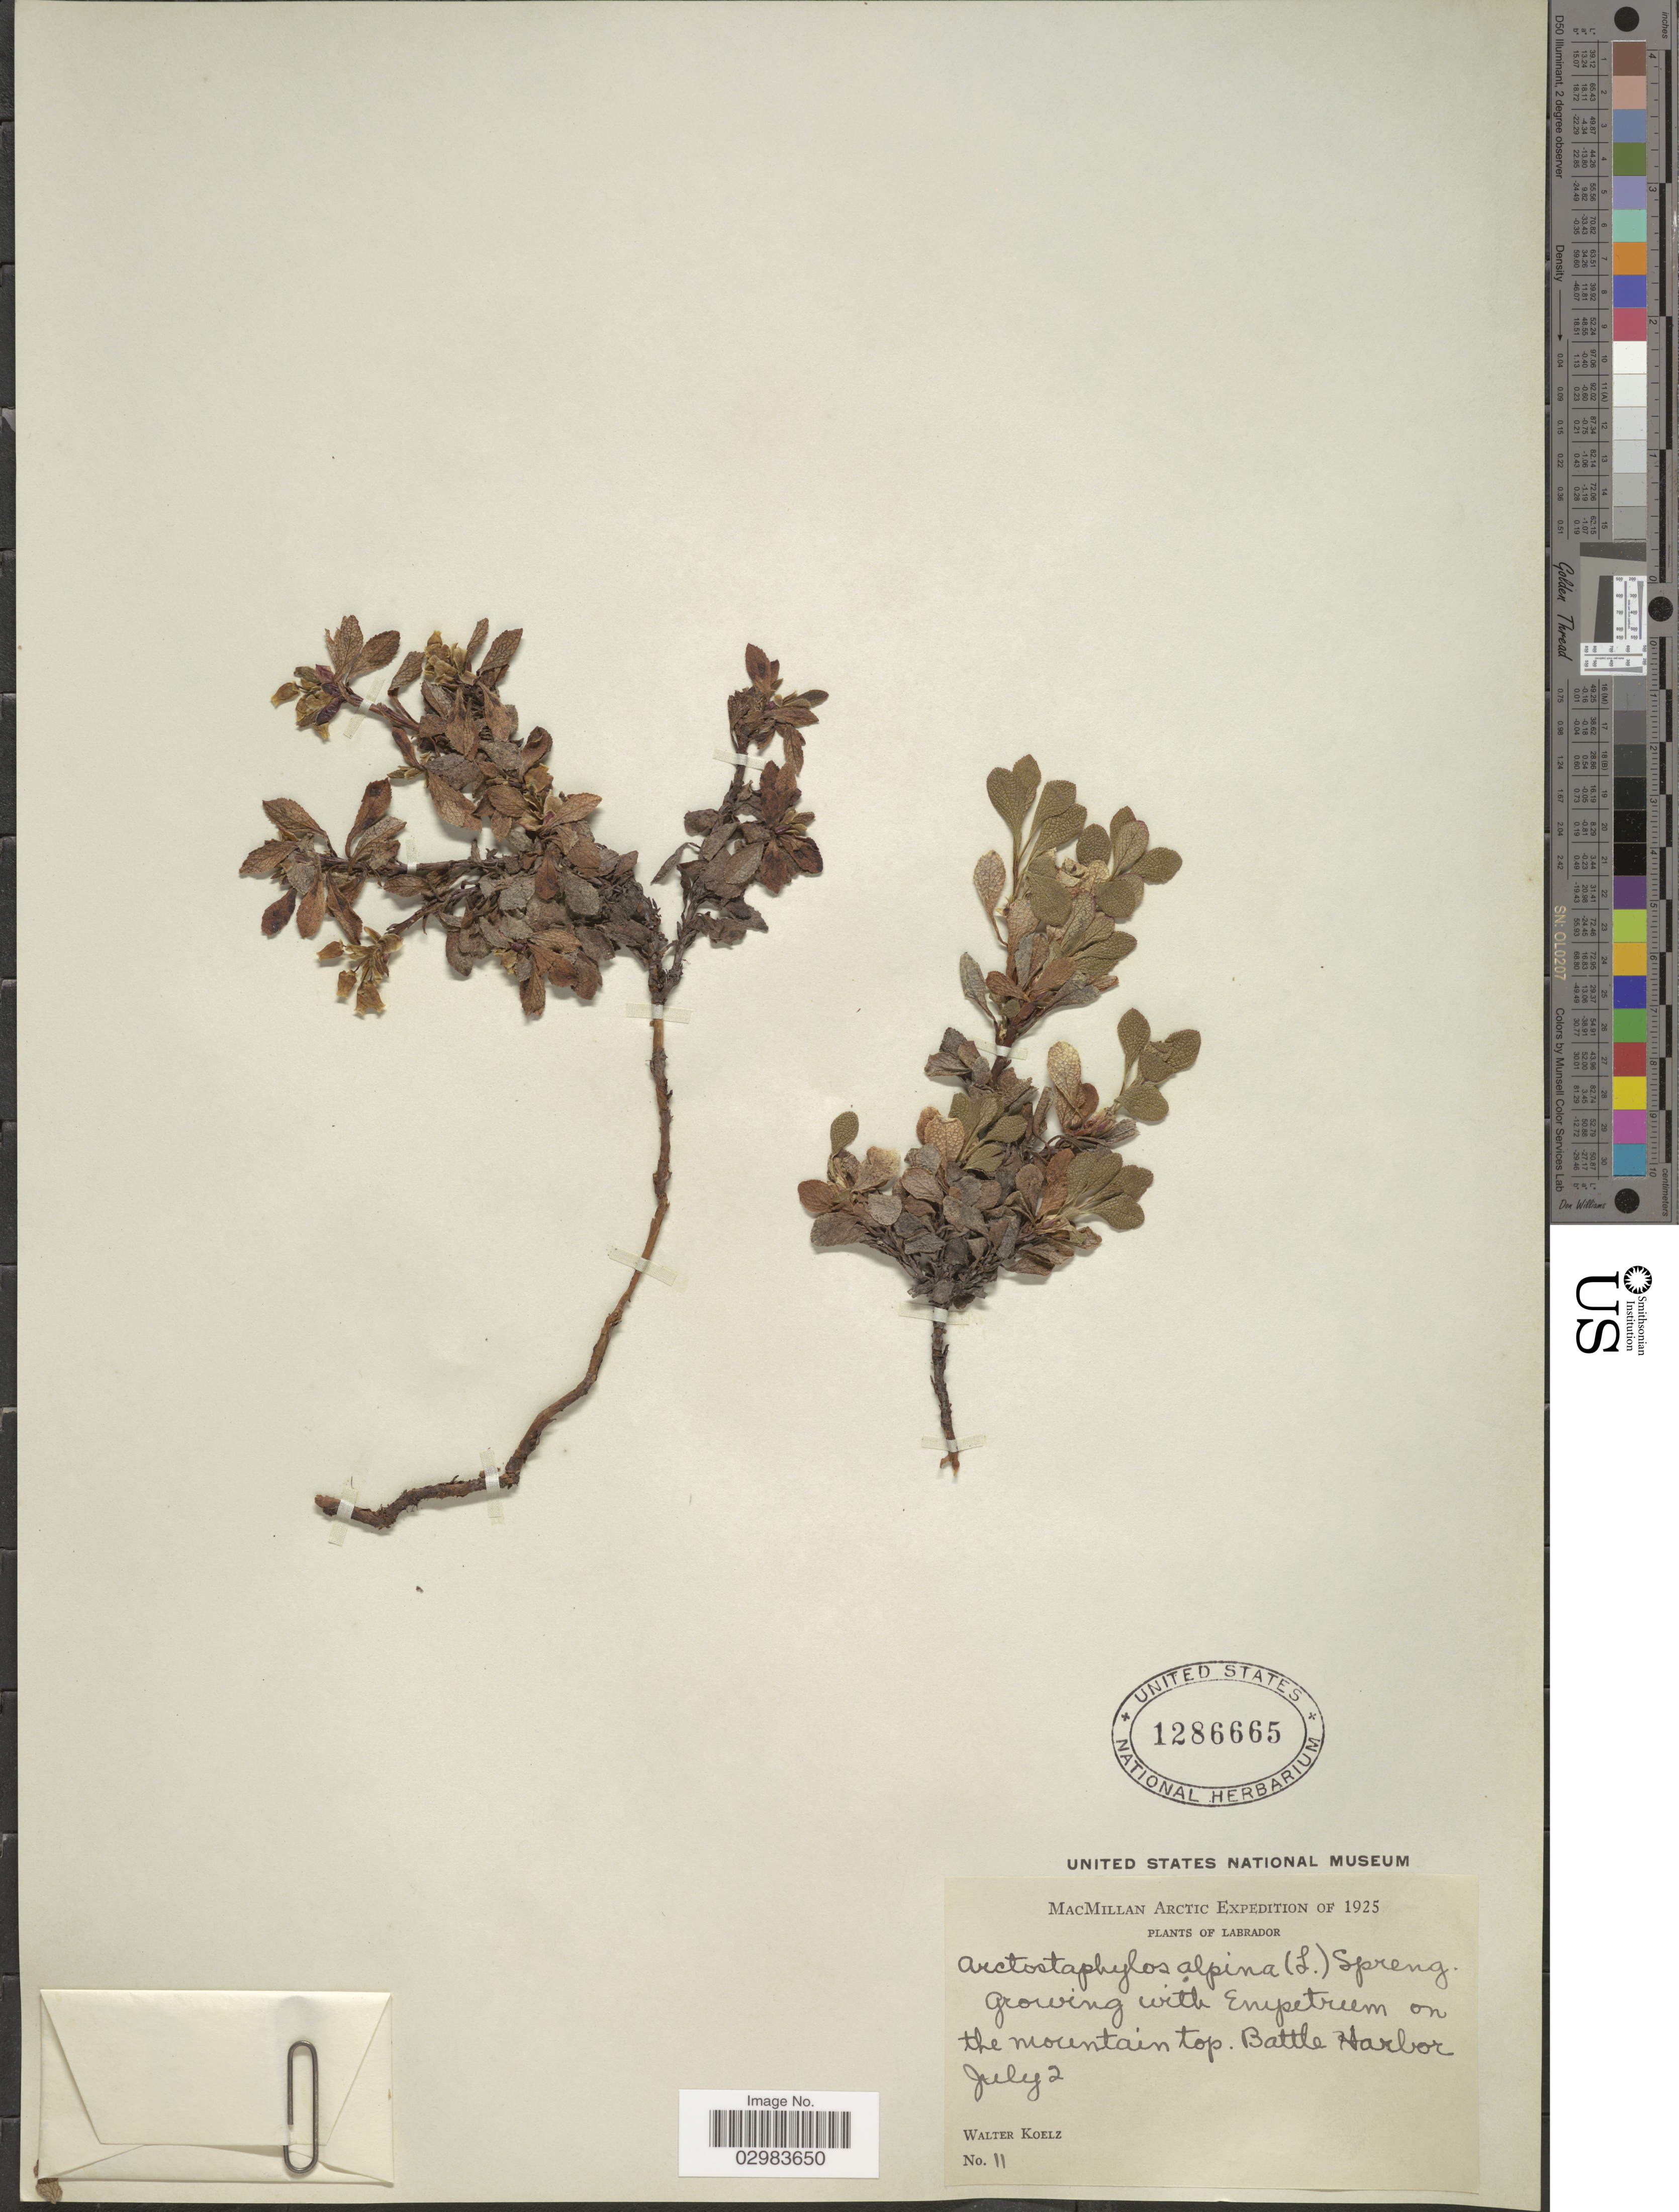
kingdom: Plantae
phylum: Tracheophyta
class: Magnoliopsida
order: Ericales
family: Ericaceae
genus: Arctostaphylos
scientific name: Arctostaphylos alpina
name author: (L.) Spreng.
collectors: W. N. Koelz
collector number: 11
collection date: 1925-07-02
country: Canada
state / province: Newfoundland and Labrador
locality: Labrador. On the mountain top. Battle Harbor.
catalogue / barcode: US 1286665